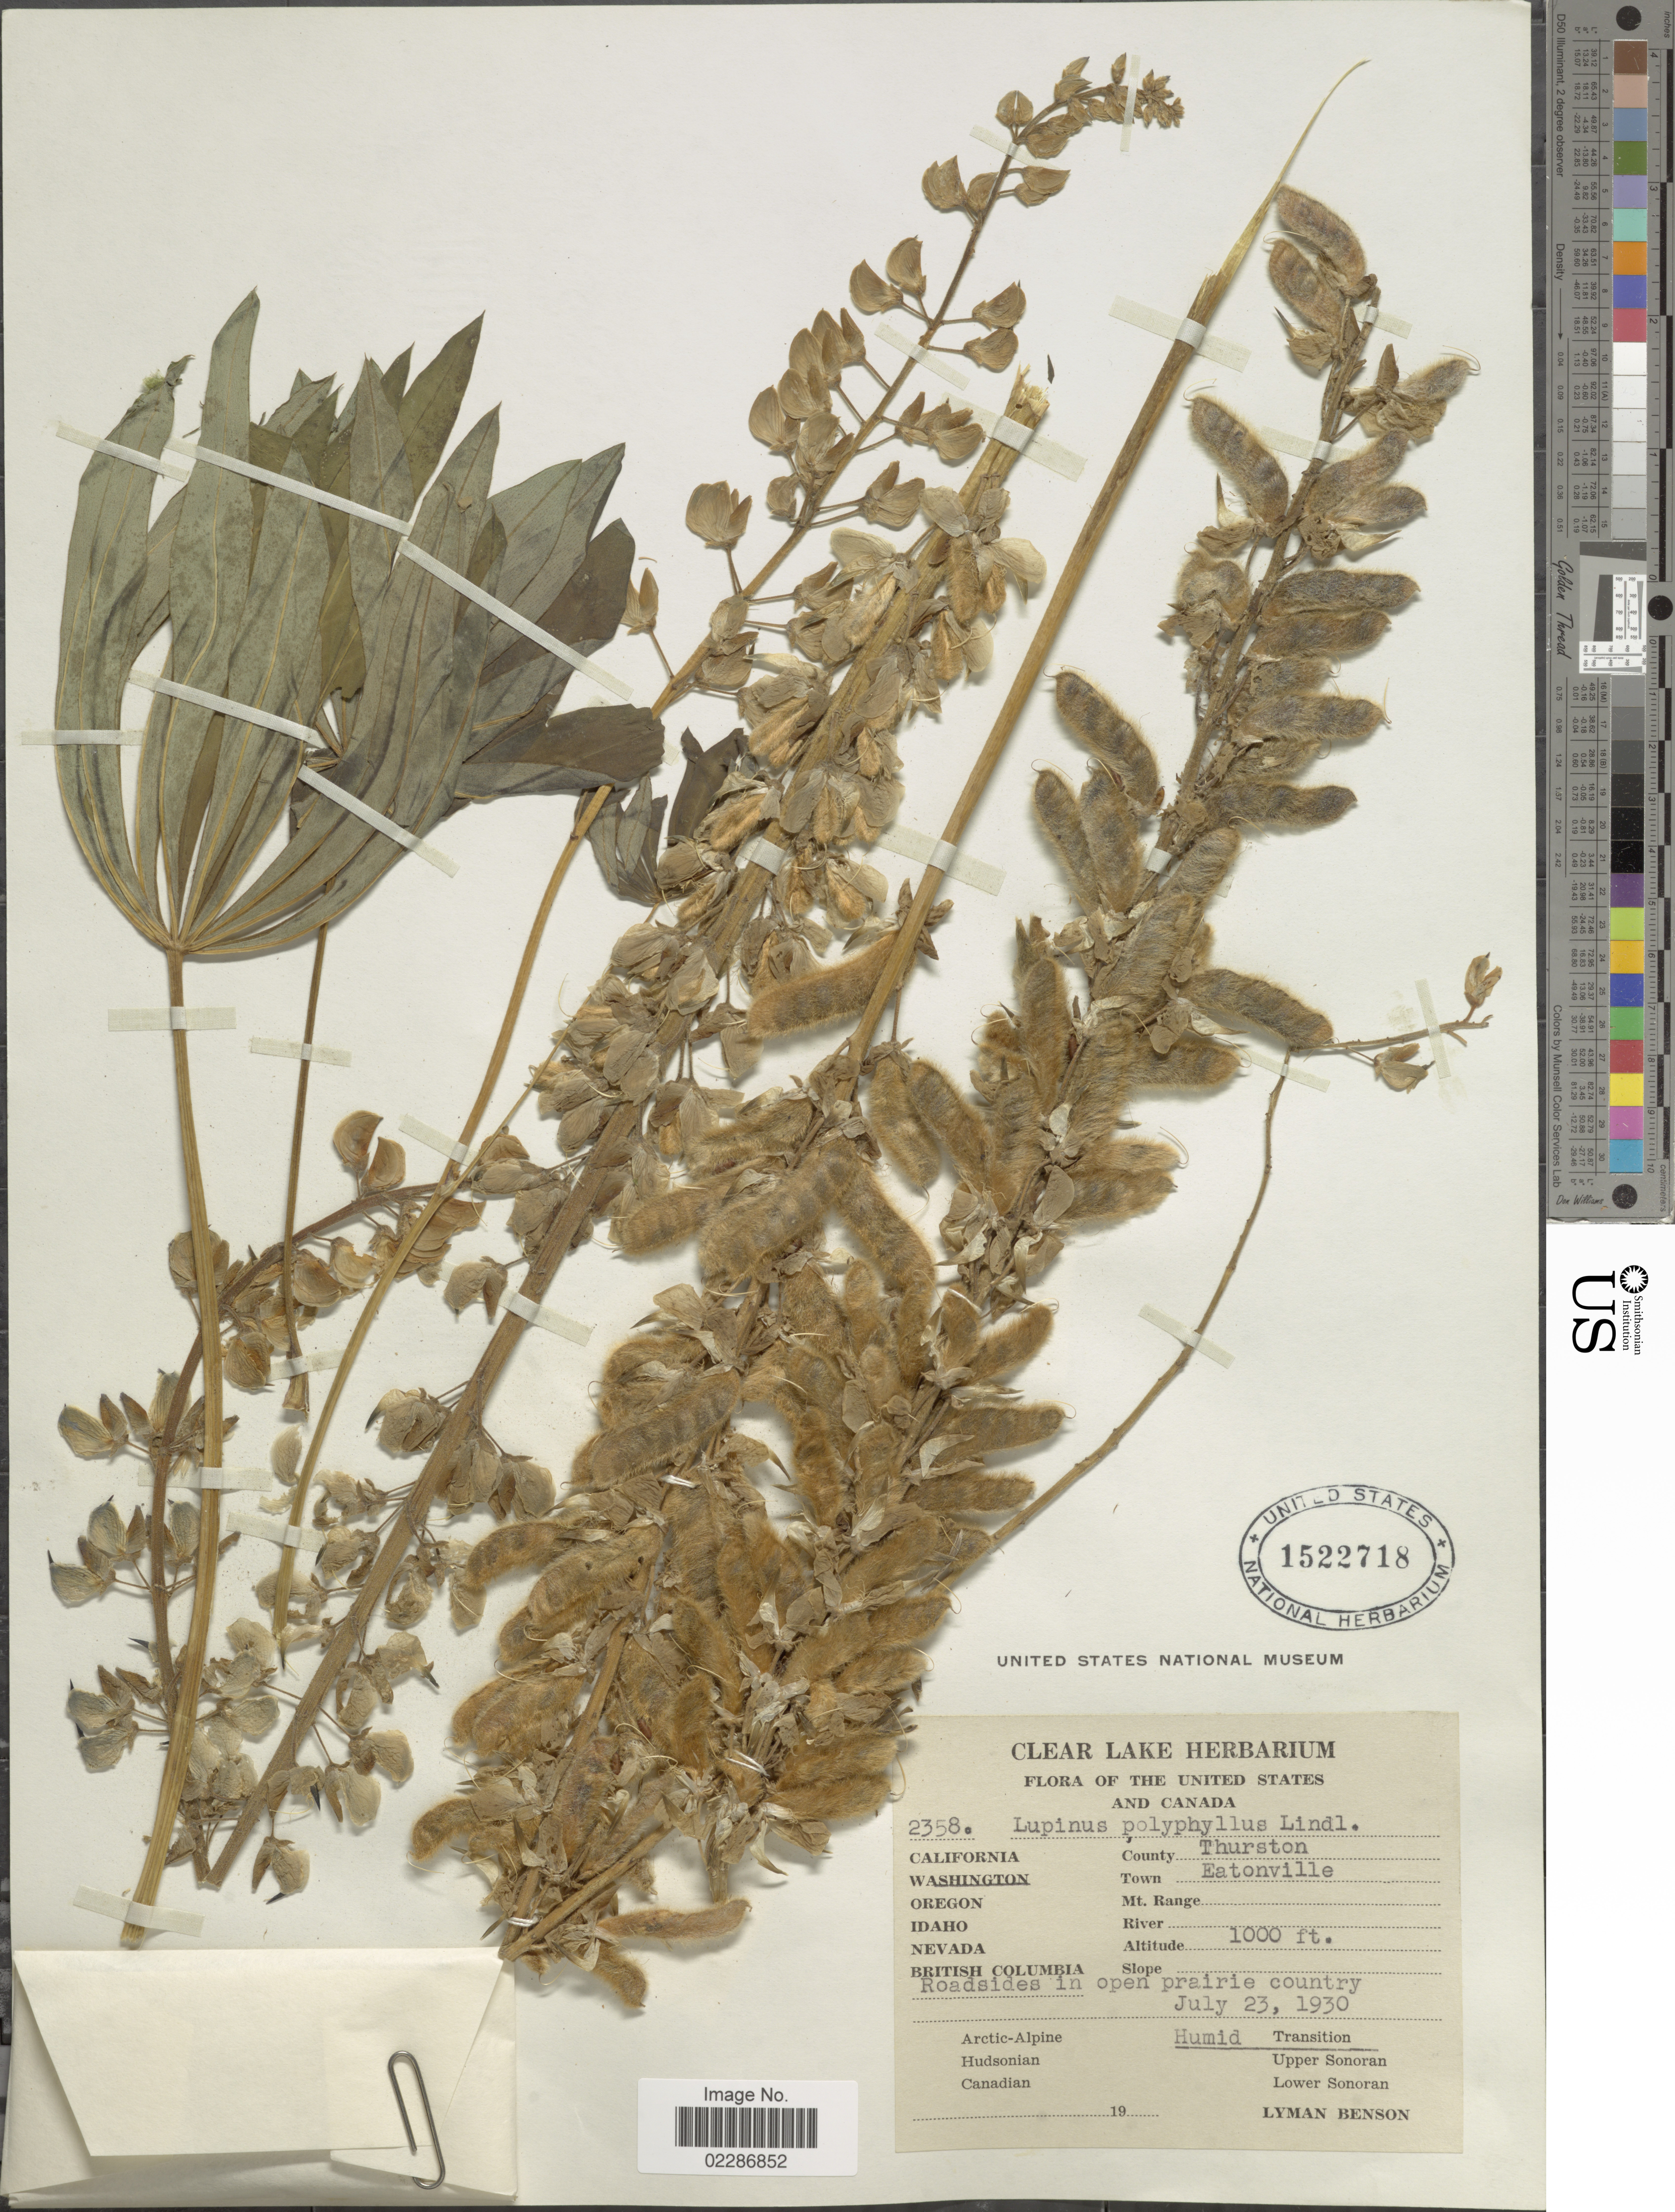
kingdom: Plantae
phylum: Tracheophyta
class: Magnoliopsida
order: Fabales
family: Fabaceae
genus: Lupinus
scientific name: Lupinus polyphyllus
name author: Lindl.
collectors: L. D. Benson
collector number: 2358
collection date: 1930-07-23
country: United States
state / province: Washington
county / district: Thurston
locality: County Thurston, Town Eatonville, Roadside in open prairie country, Humid Transition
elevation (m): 305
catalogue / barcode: US 1522718